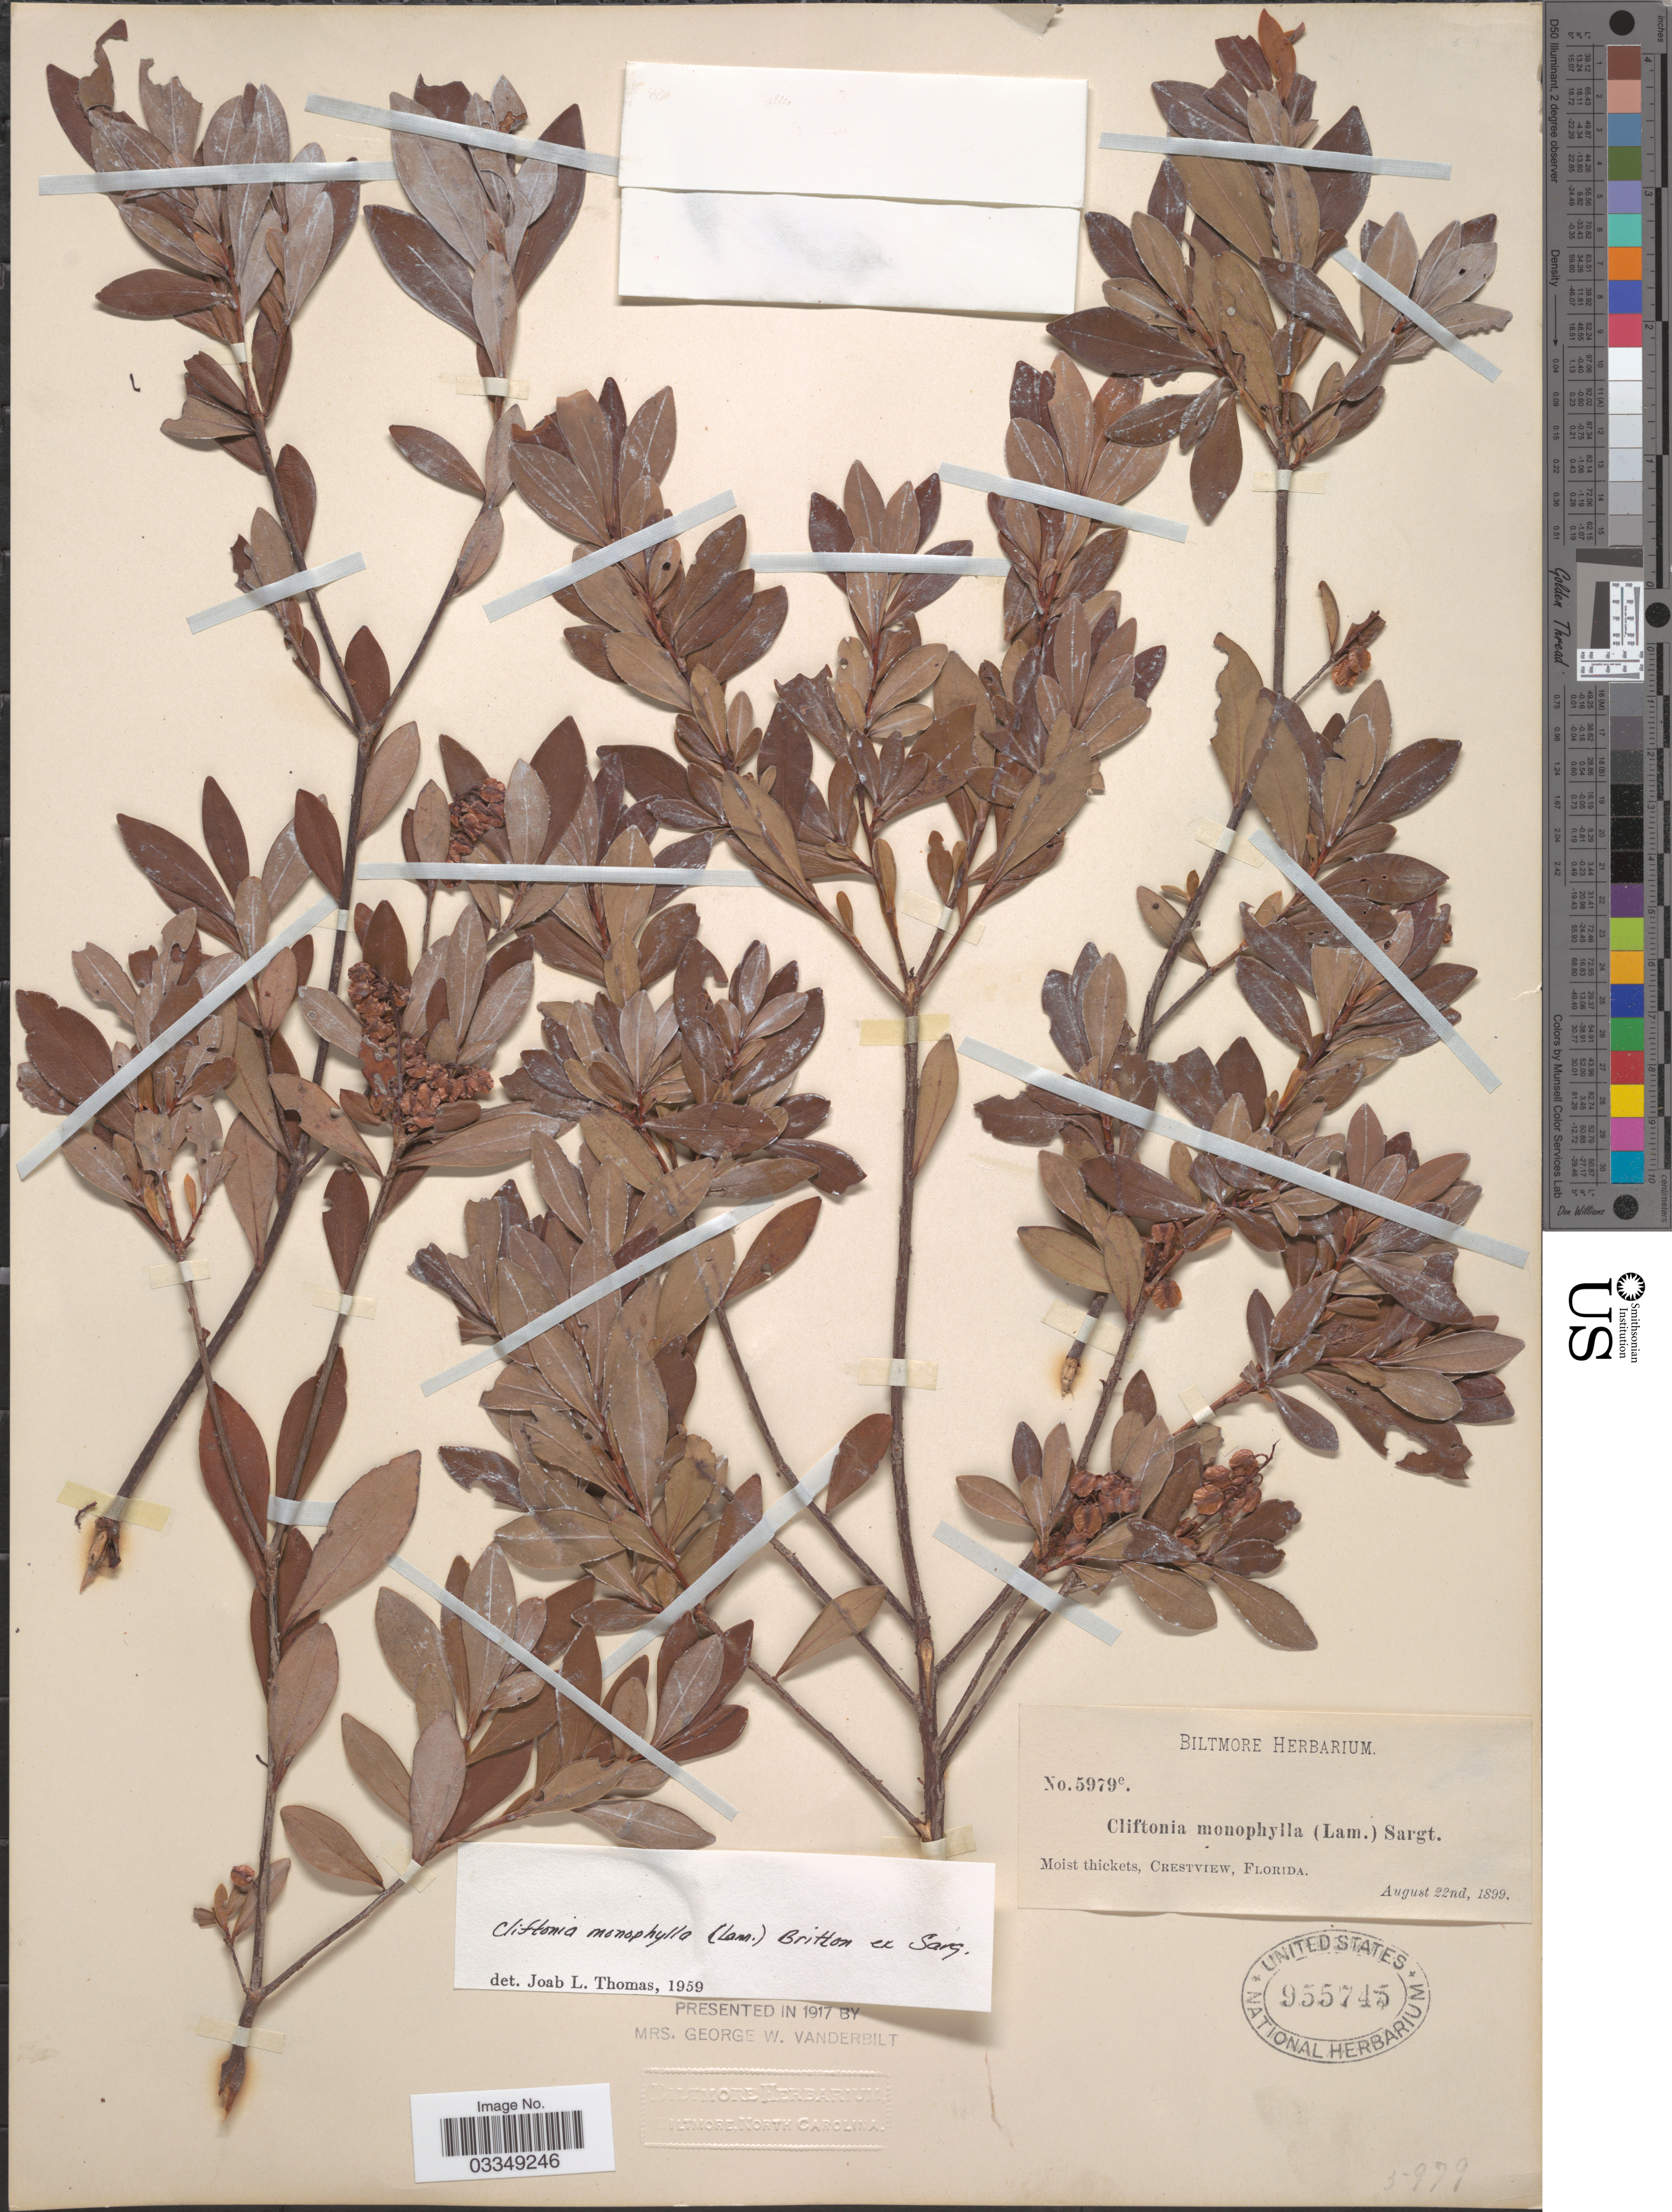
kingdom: Plantae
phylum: Tracheophyta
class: Magnoliopsida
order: Ericales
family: Cyrillaceae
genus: Cliftonia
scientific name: Cliftonia monophylla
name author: (Lam.) Britton ex Sarg.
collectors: ex herb. Biltmore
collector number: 5979e.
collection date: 1899-08-22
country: United States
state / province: Florida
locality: Crestview.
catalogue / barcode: US 955745